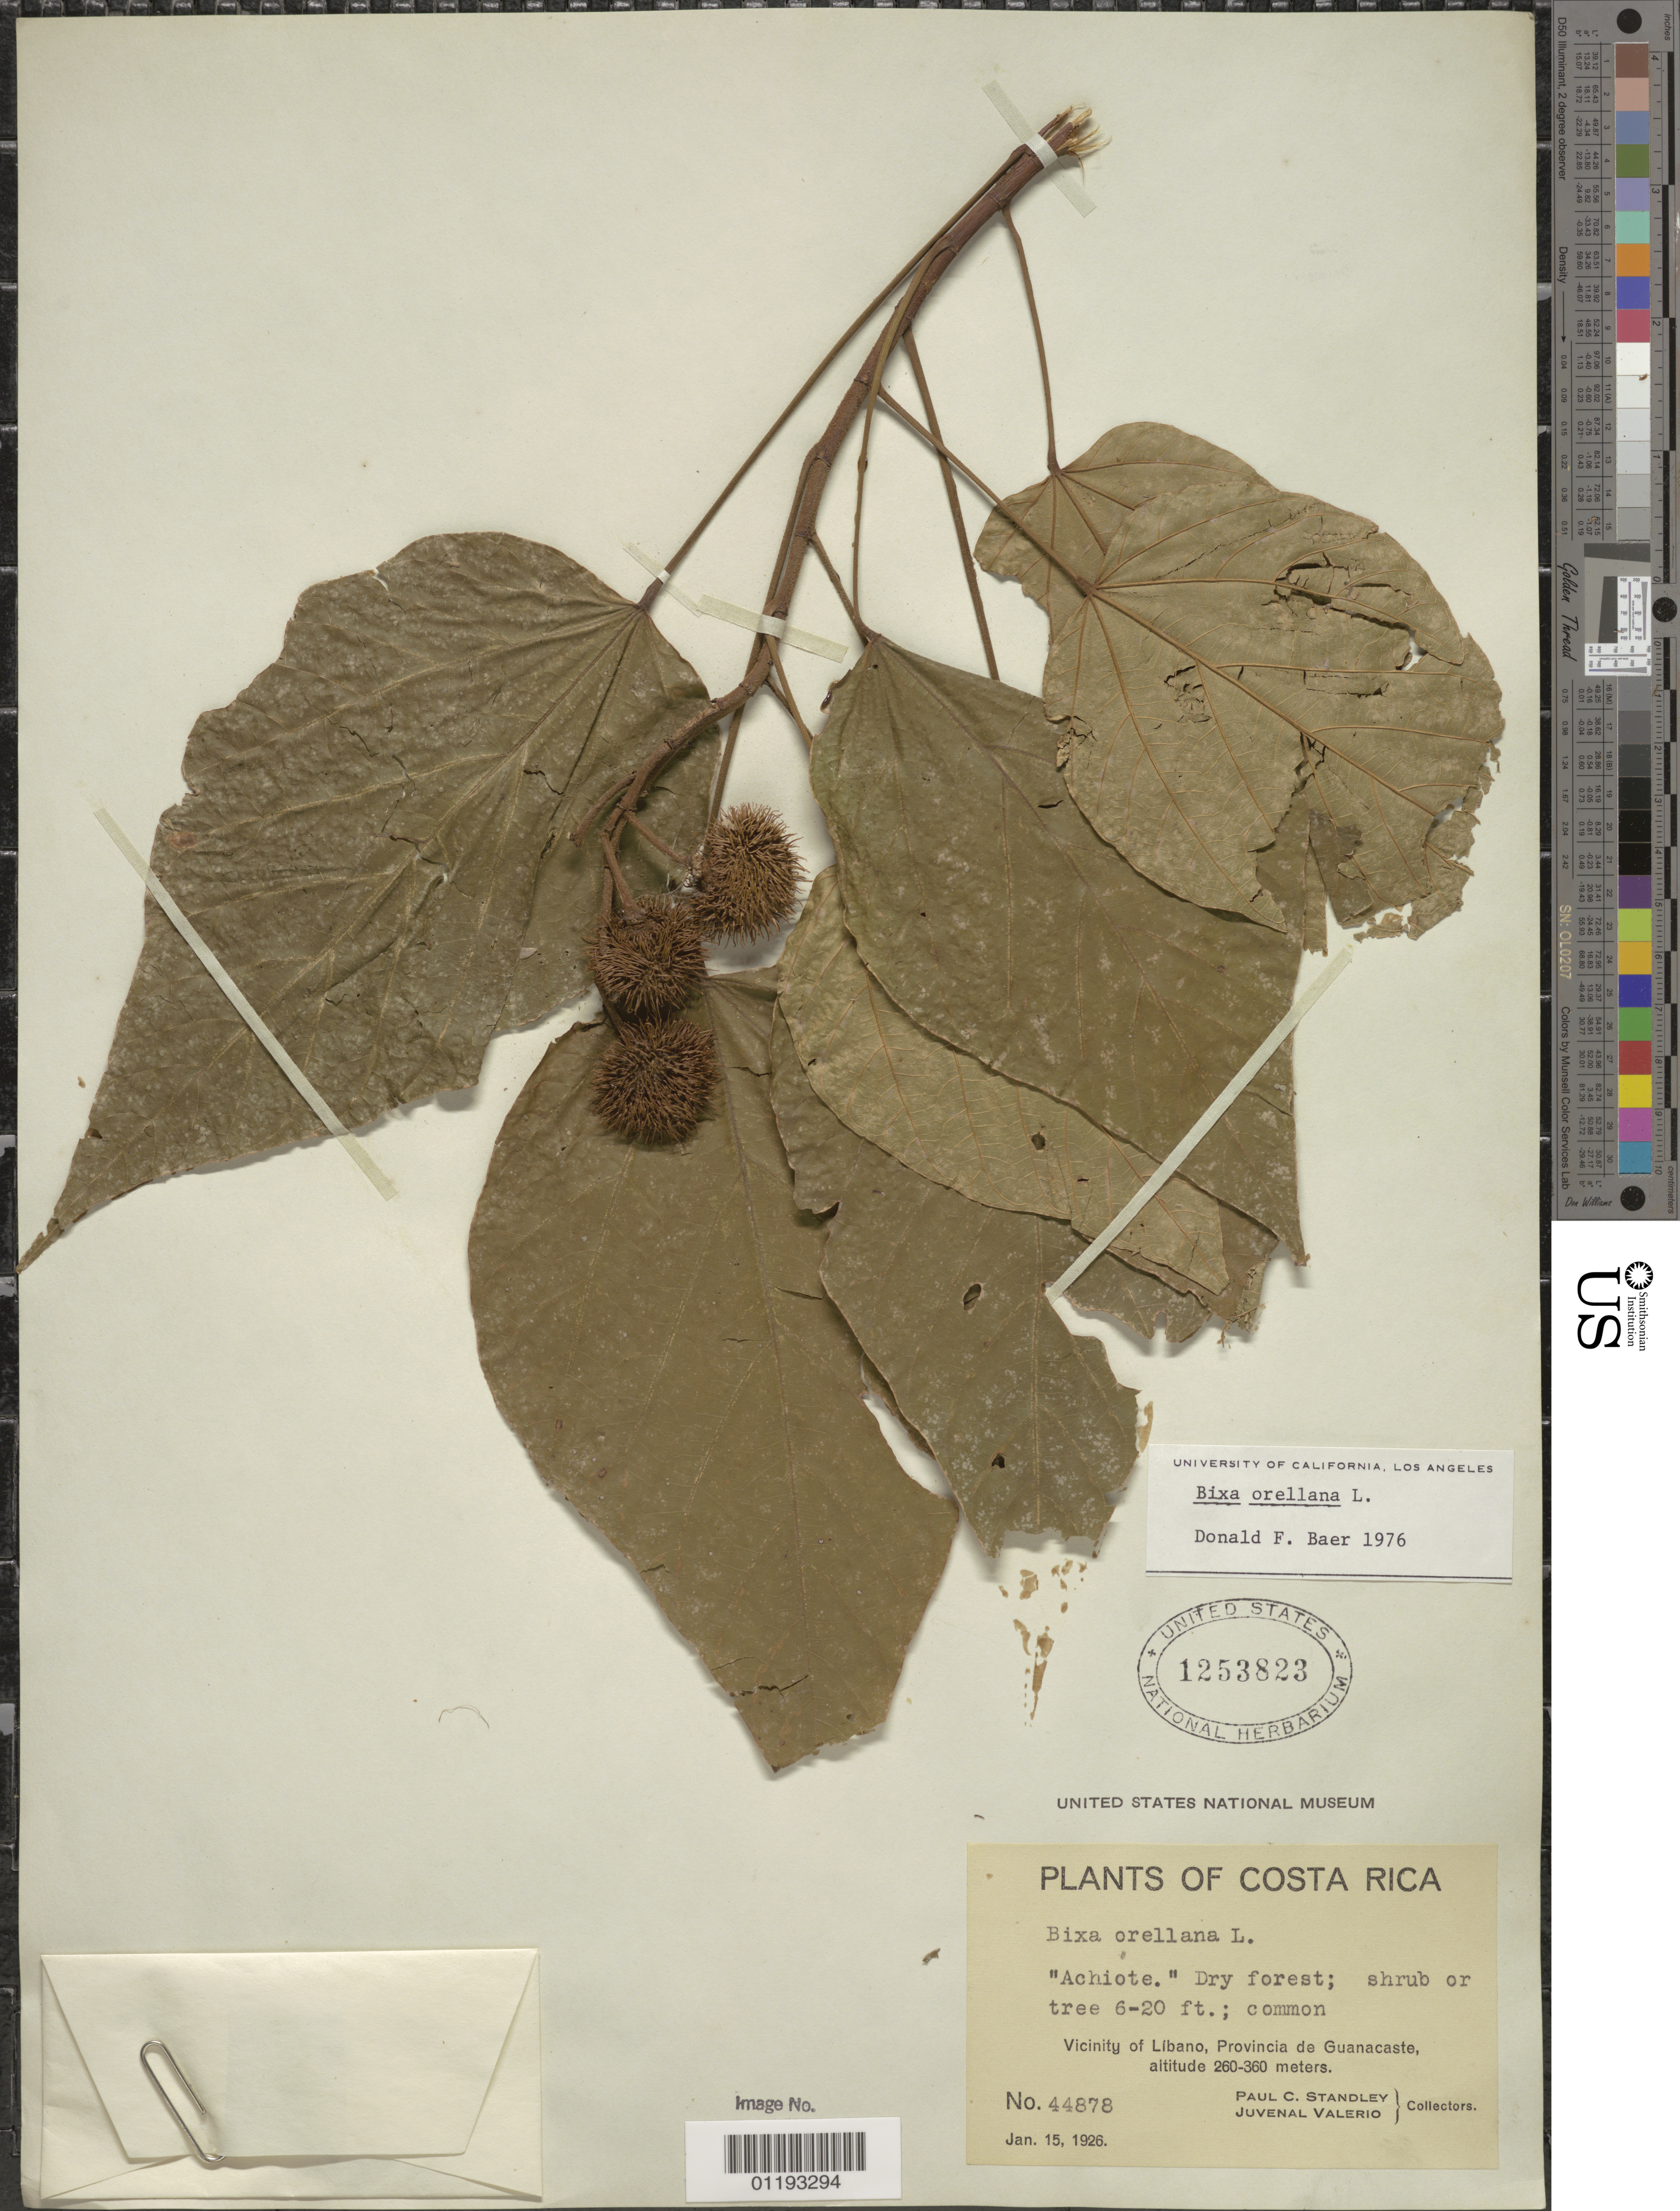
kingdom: Plantae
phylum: Tracheophyta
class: Magnoliopsida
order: Malvales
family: Bixaceae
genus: Bixa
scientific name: Bixa orellana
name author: L.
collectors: P. C. Standley & J. Valerio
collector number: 44878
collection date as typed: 15 Jan 1926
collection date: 1926-01-15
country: Costa Rica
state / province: Guanacaste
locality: Vicinity of Libano.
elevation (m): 260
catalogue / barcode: US 1253823